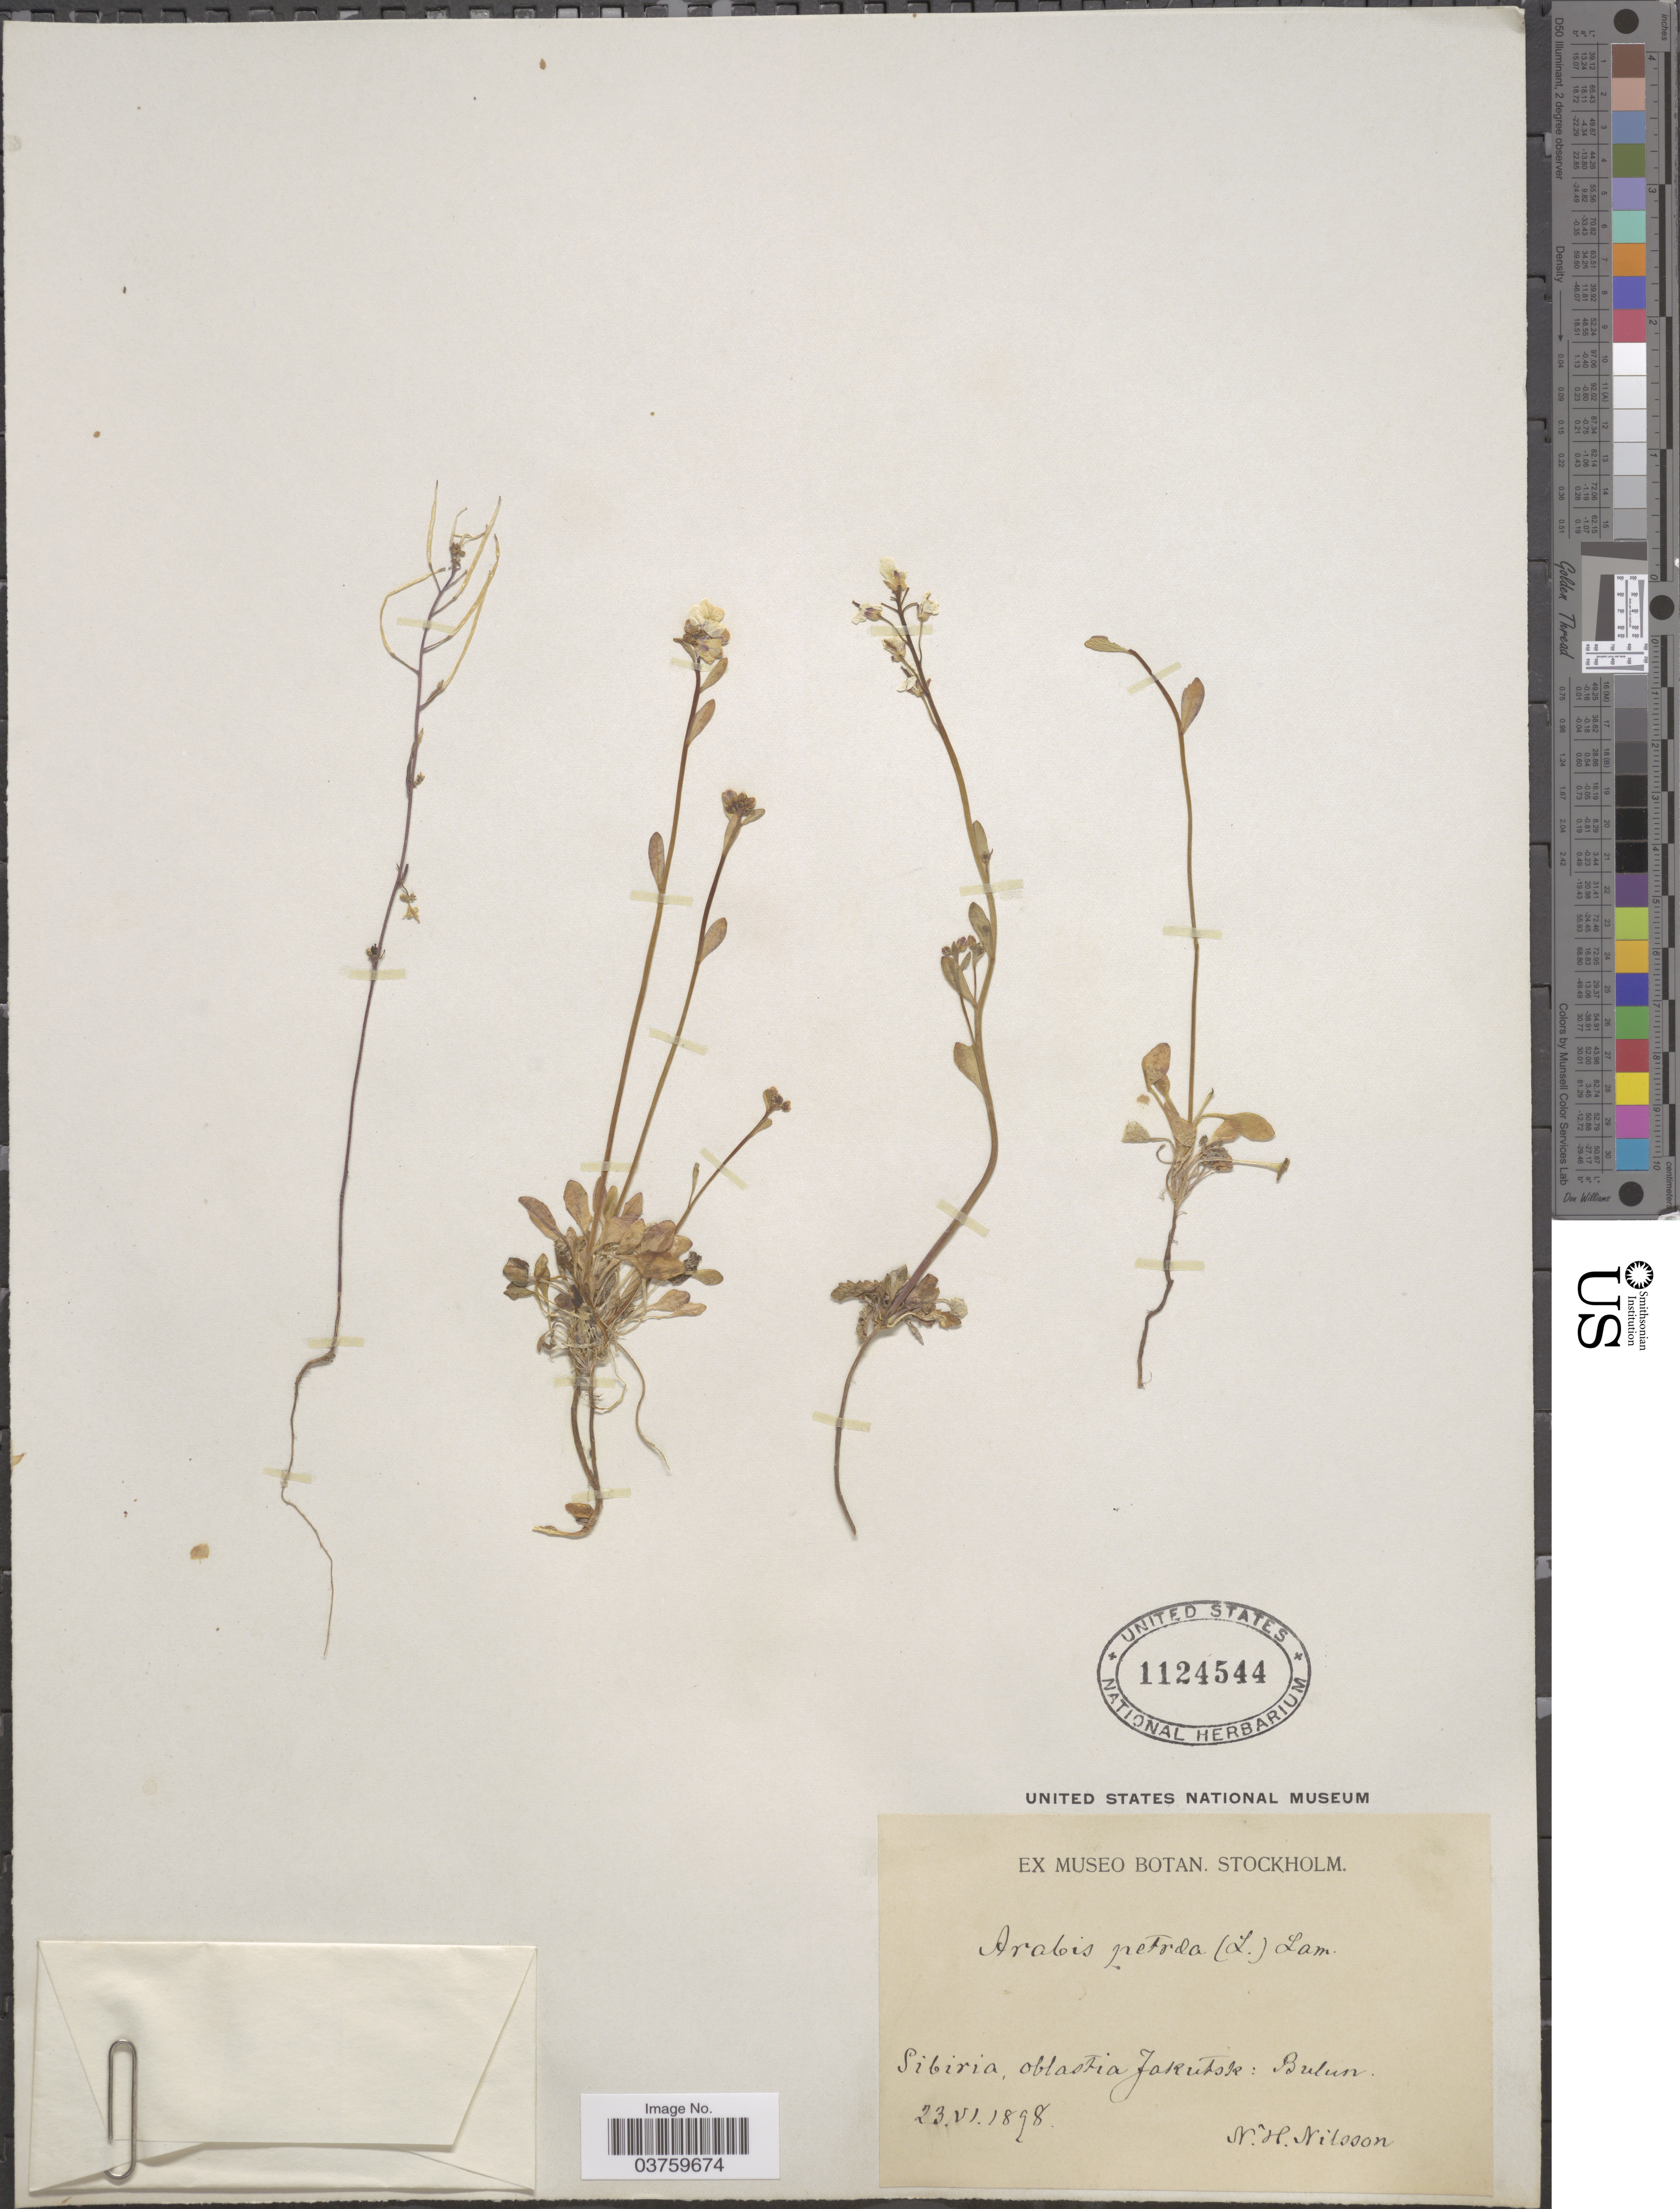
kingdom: Plantae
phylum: Tracheophyta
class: Magnoliopsida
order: Brassicales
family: Brassicaceae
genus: Arabis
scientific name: Arabis petraea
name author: (L.) Lam.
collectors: N. H. Nilsson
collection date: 1898-06-23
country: Russian Federation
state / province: Sakha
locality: Sibiria, oblastia Jakutsk: Bulun.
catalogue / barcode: US 1124544